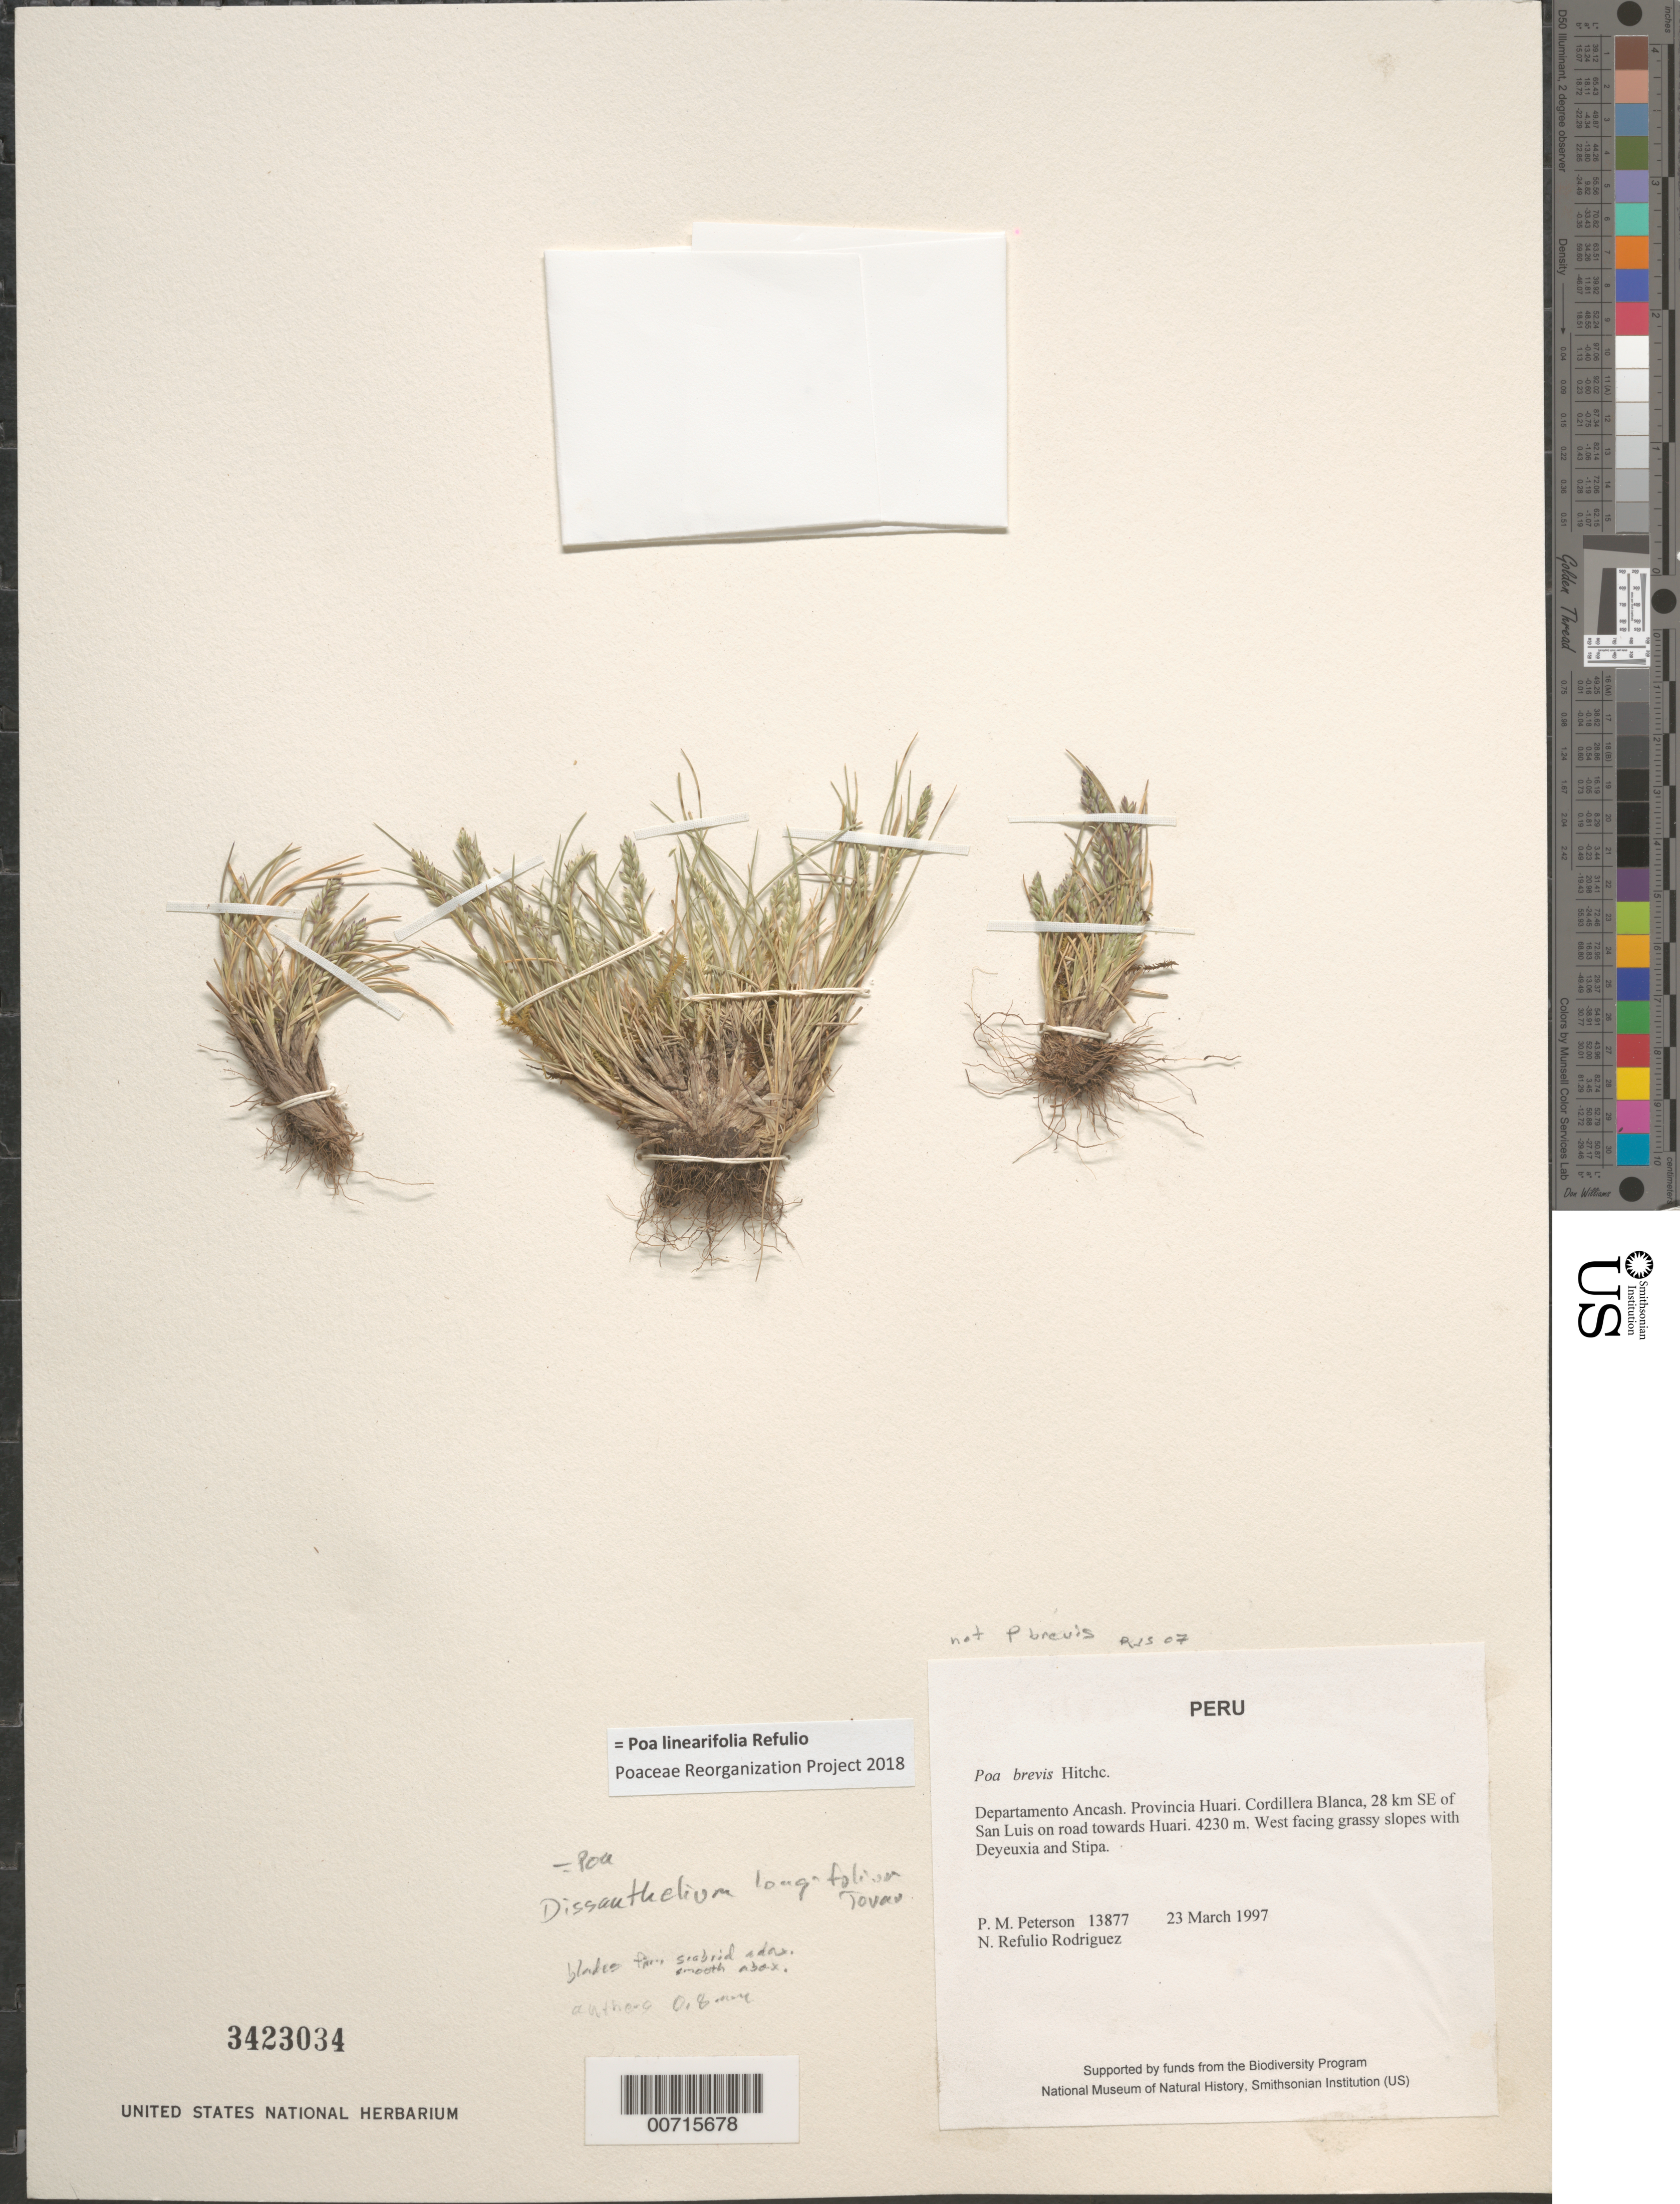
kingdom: Plantae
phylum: Tracheophyta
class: Liliopsida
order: Poales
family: Poaceae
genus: Poa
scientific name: Poa linearifolia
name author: Refulio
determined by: Poaceae Reorganization Project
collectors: P. M. Peterson & N. Refulio-Rodríguez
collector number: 13877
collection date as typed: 23 Mar 1997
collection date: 1997-03-23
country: Peru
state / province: Ancash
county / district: Huari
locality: Cordillera Blanca, 28 km SE of San Luis on road towards Huari.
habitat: West facing grassy slopes with Deyeuxia and Stipa.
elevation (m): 4230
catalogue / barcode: US 3423034